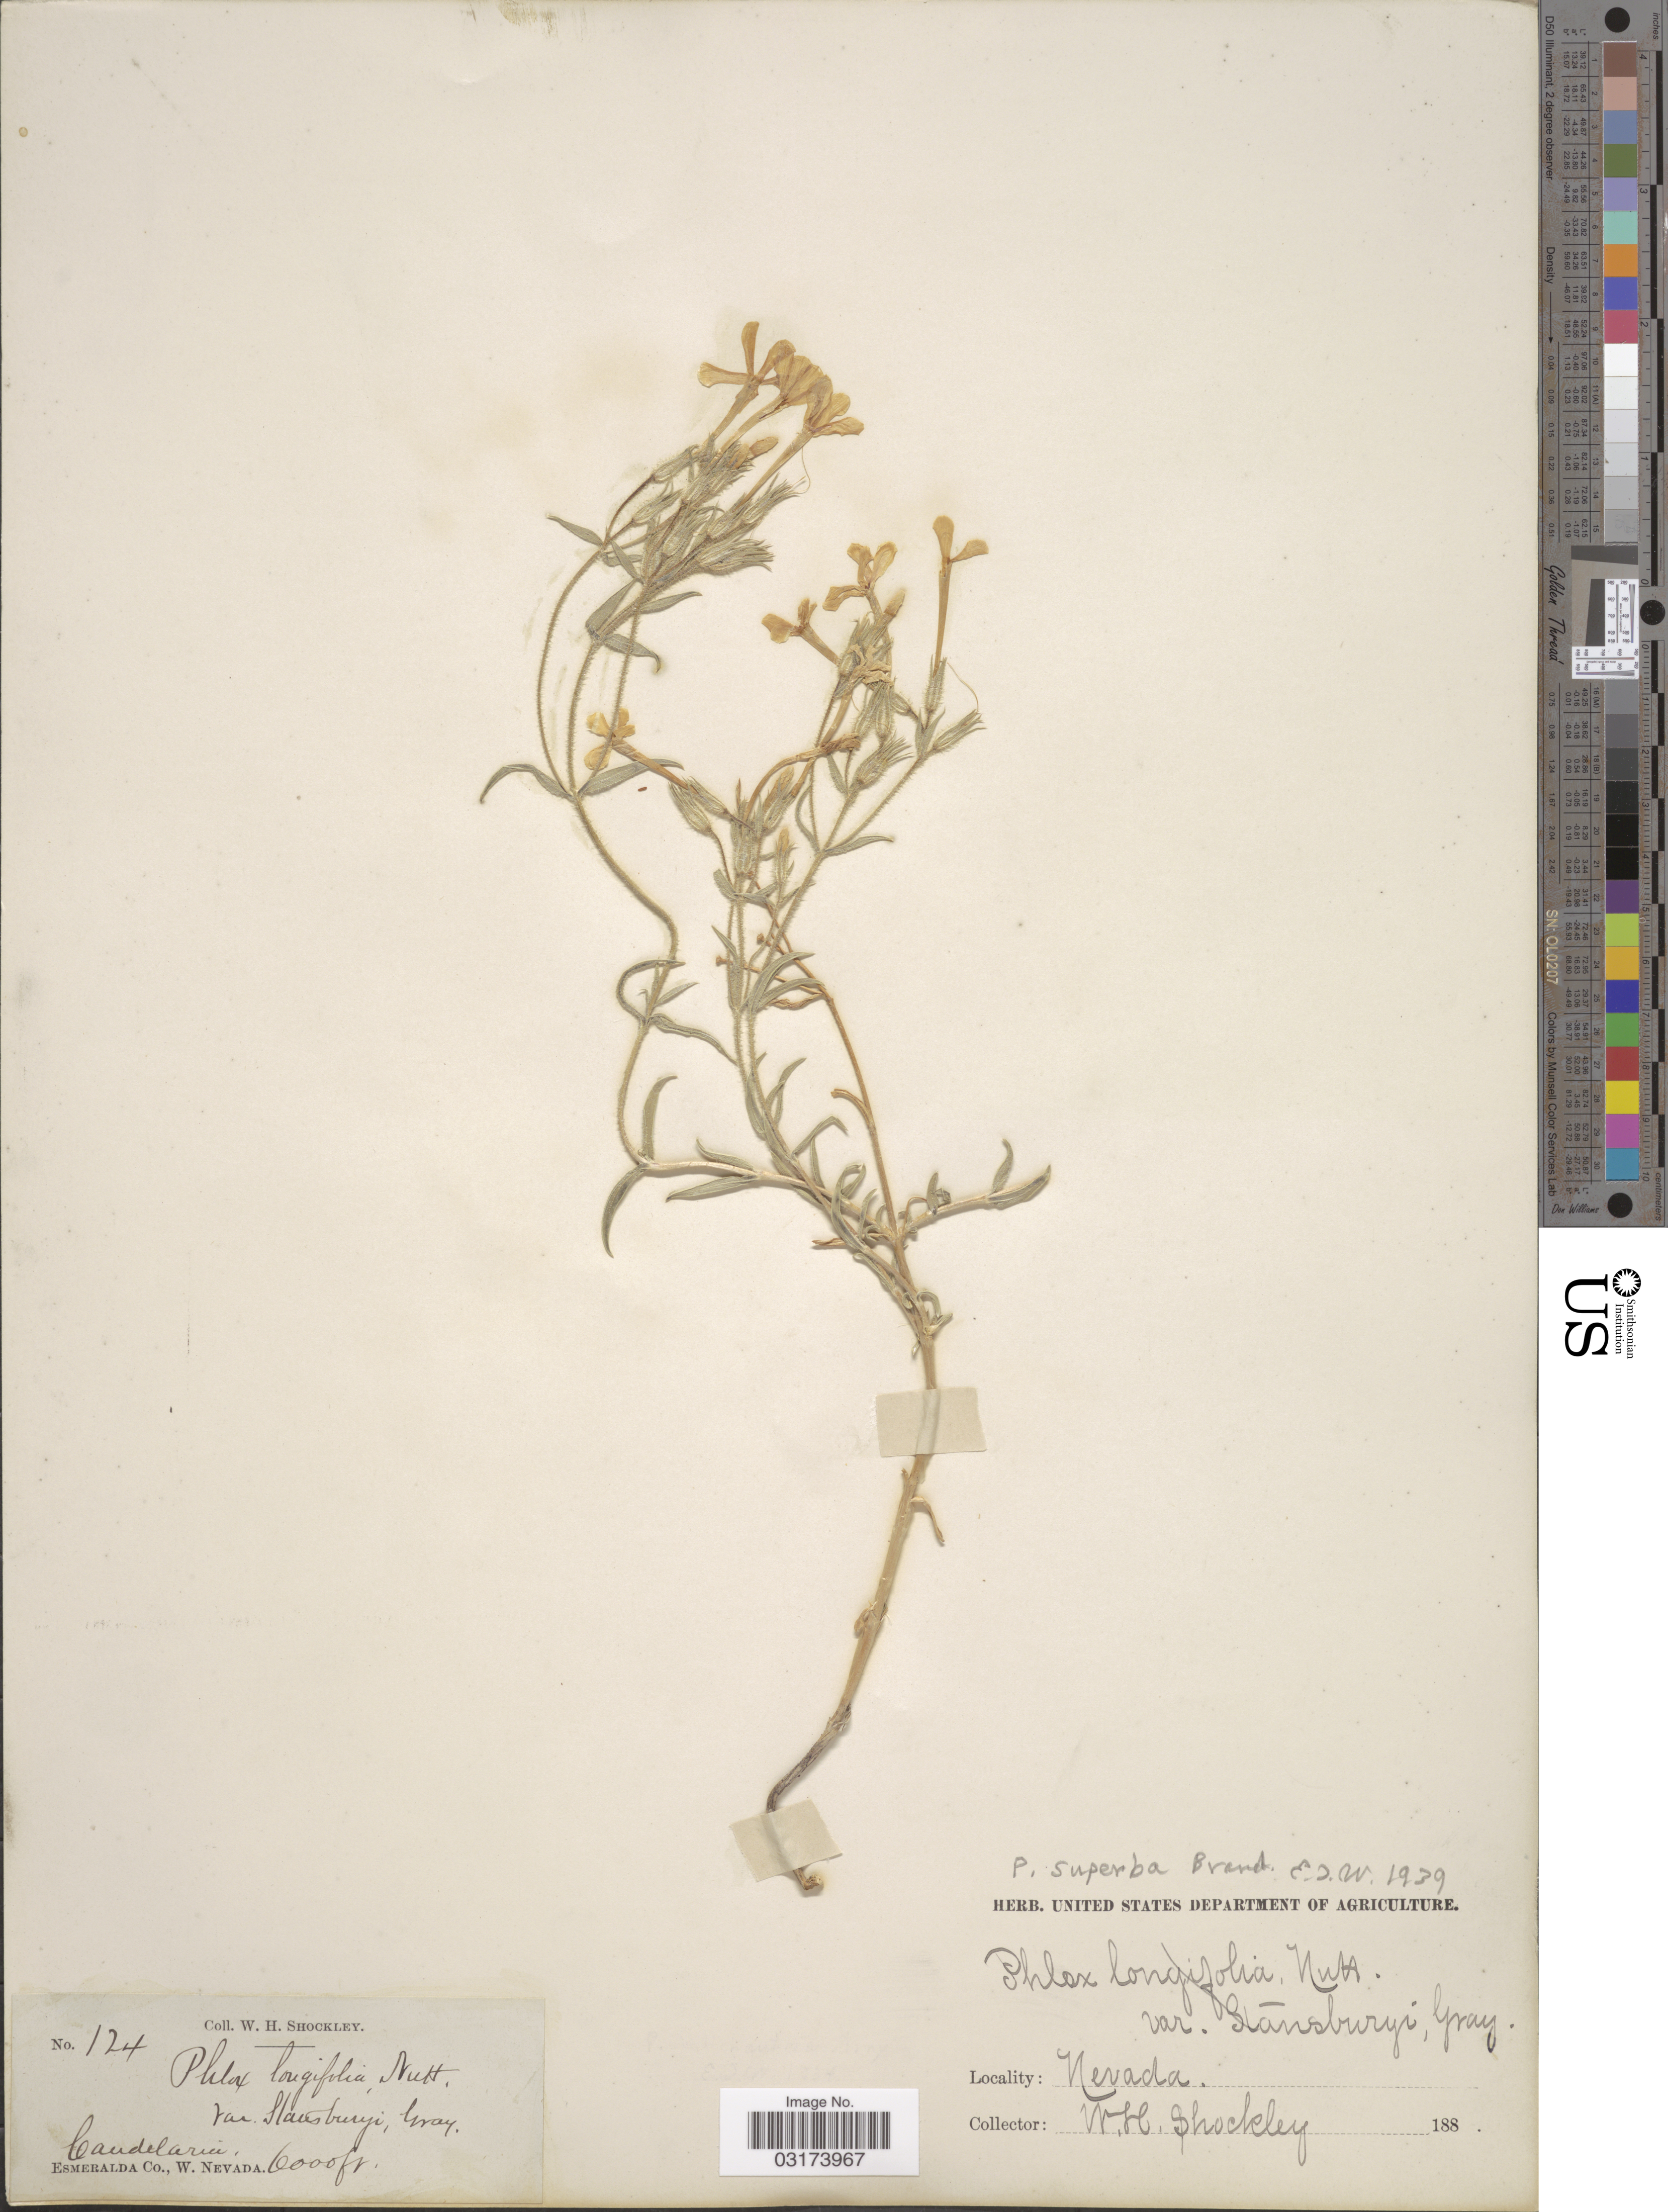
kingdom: Plantae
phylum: Tracheophyta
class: Magnoliopsida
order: Ericales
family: Polemoniaceae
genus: Phlox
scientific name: Phlox stansburyi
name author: (Torr.) A. Heller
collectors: W. Shockley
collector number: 124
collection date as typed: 188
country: United States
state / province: Nevada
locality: Candelaria, Esmeralda Co., W. Nevada.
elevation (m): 1829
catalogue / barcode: US 103210